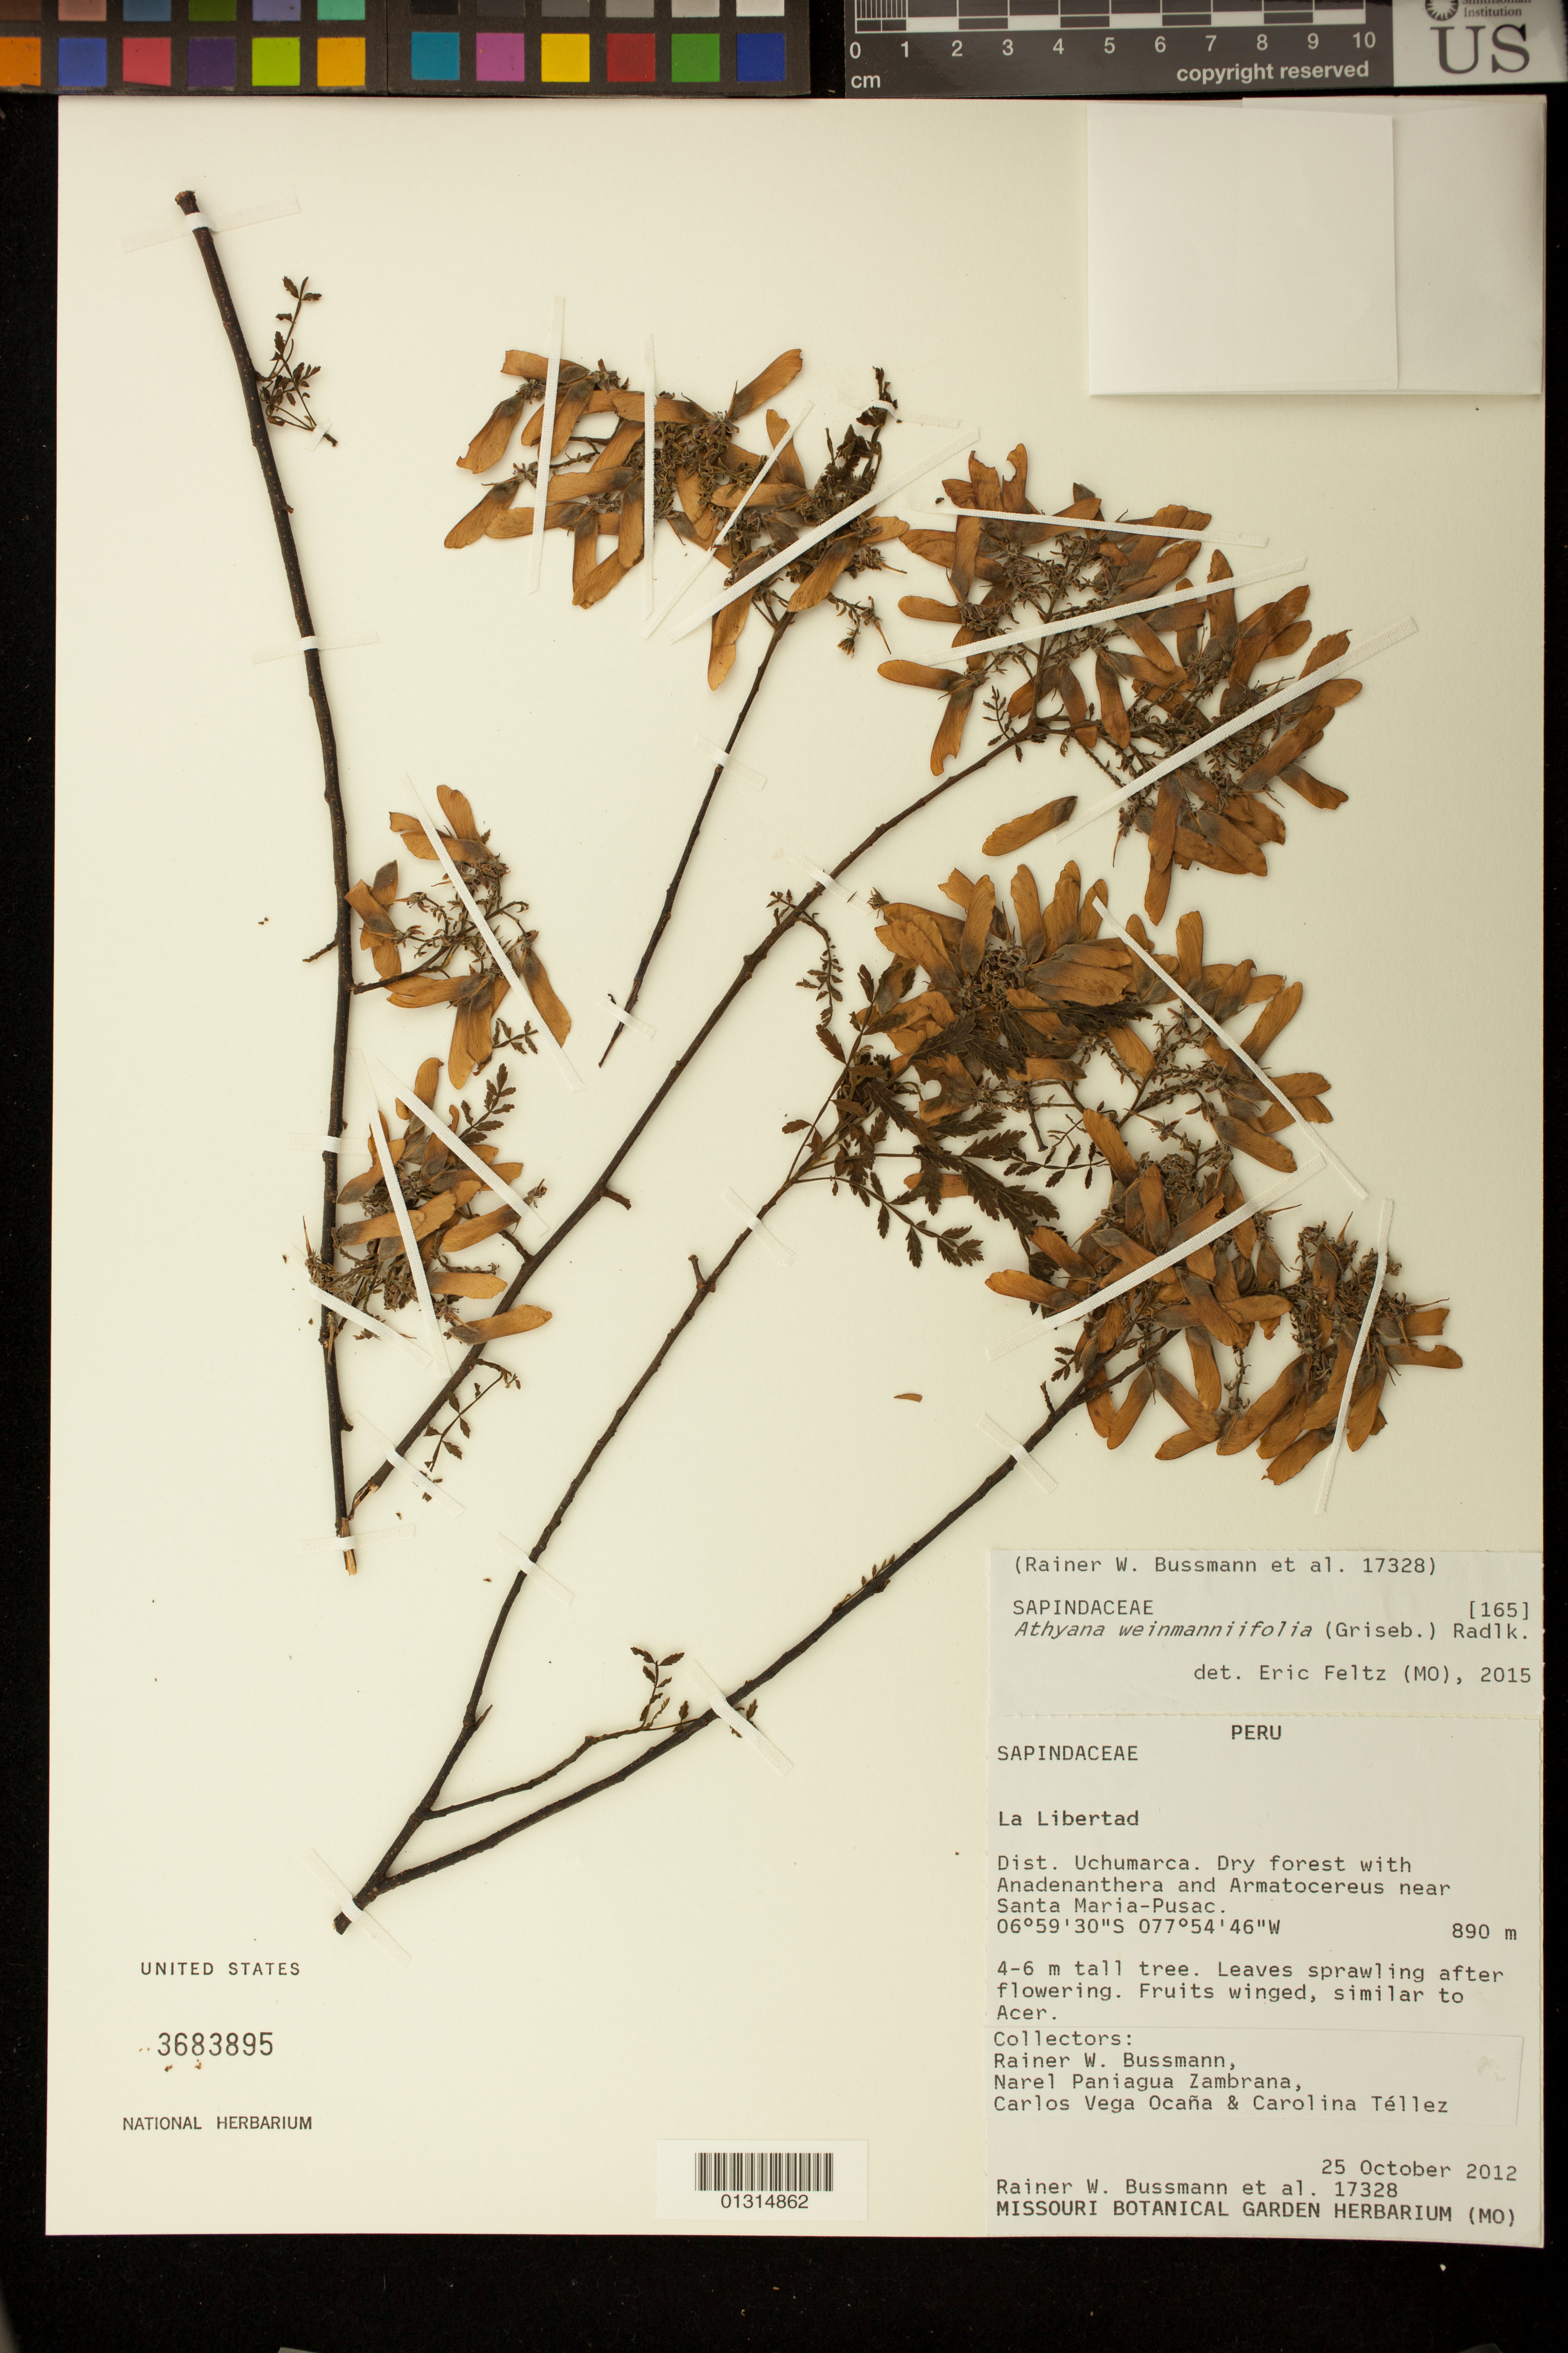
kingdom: Plantae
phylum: Tracheophyta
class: Magnoliopsida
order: Sapindales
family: Sapindaceae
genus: Athyana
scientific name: Athyana weinmanniifolia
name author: (Griseb.) Radlk.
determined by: Feltz, E.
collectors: R. W. Bussmann, N. Paniagua Zambrana, C. Vega Ocaña & C. Tellez-A.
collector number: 17328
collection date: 2012-10-25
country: Peru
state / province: La Libertad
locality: Dist. Uchumarca, near Santa Maria-Pusac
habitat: Dry forest with Anadenanthera and Armatocereus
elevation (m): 890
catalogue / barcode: US 3683895